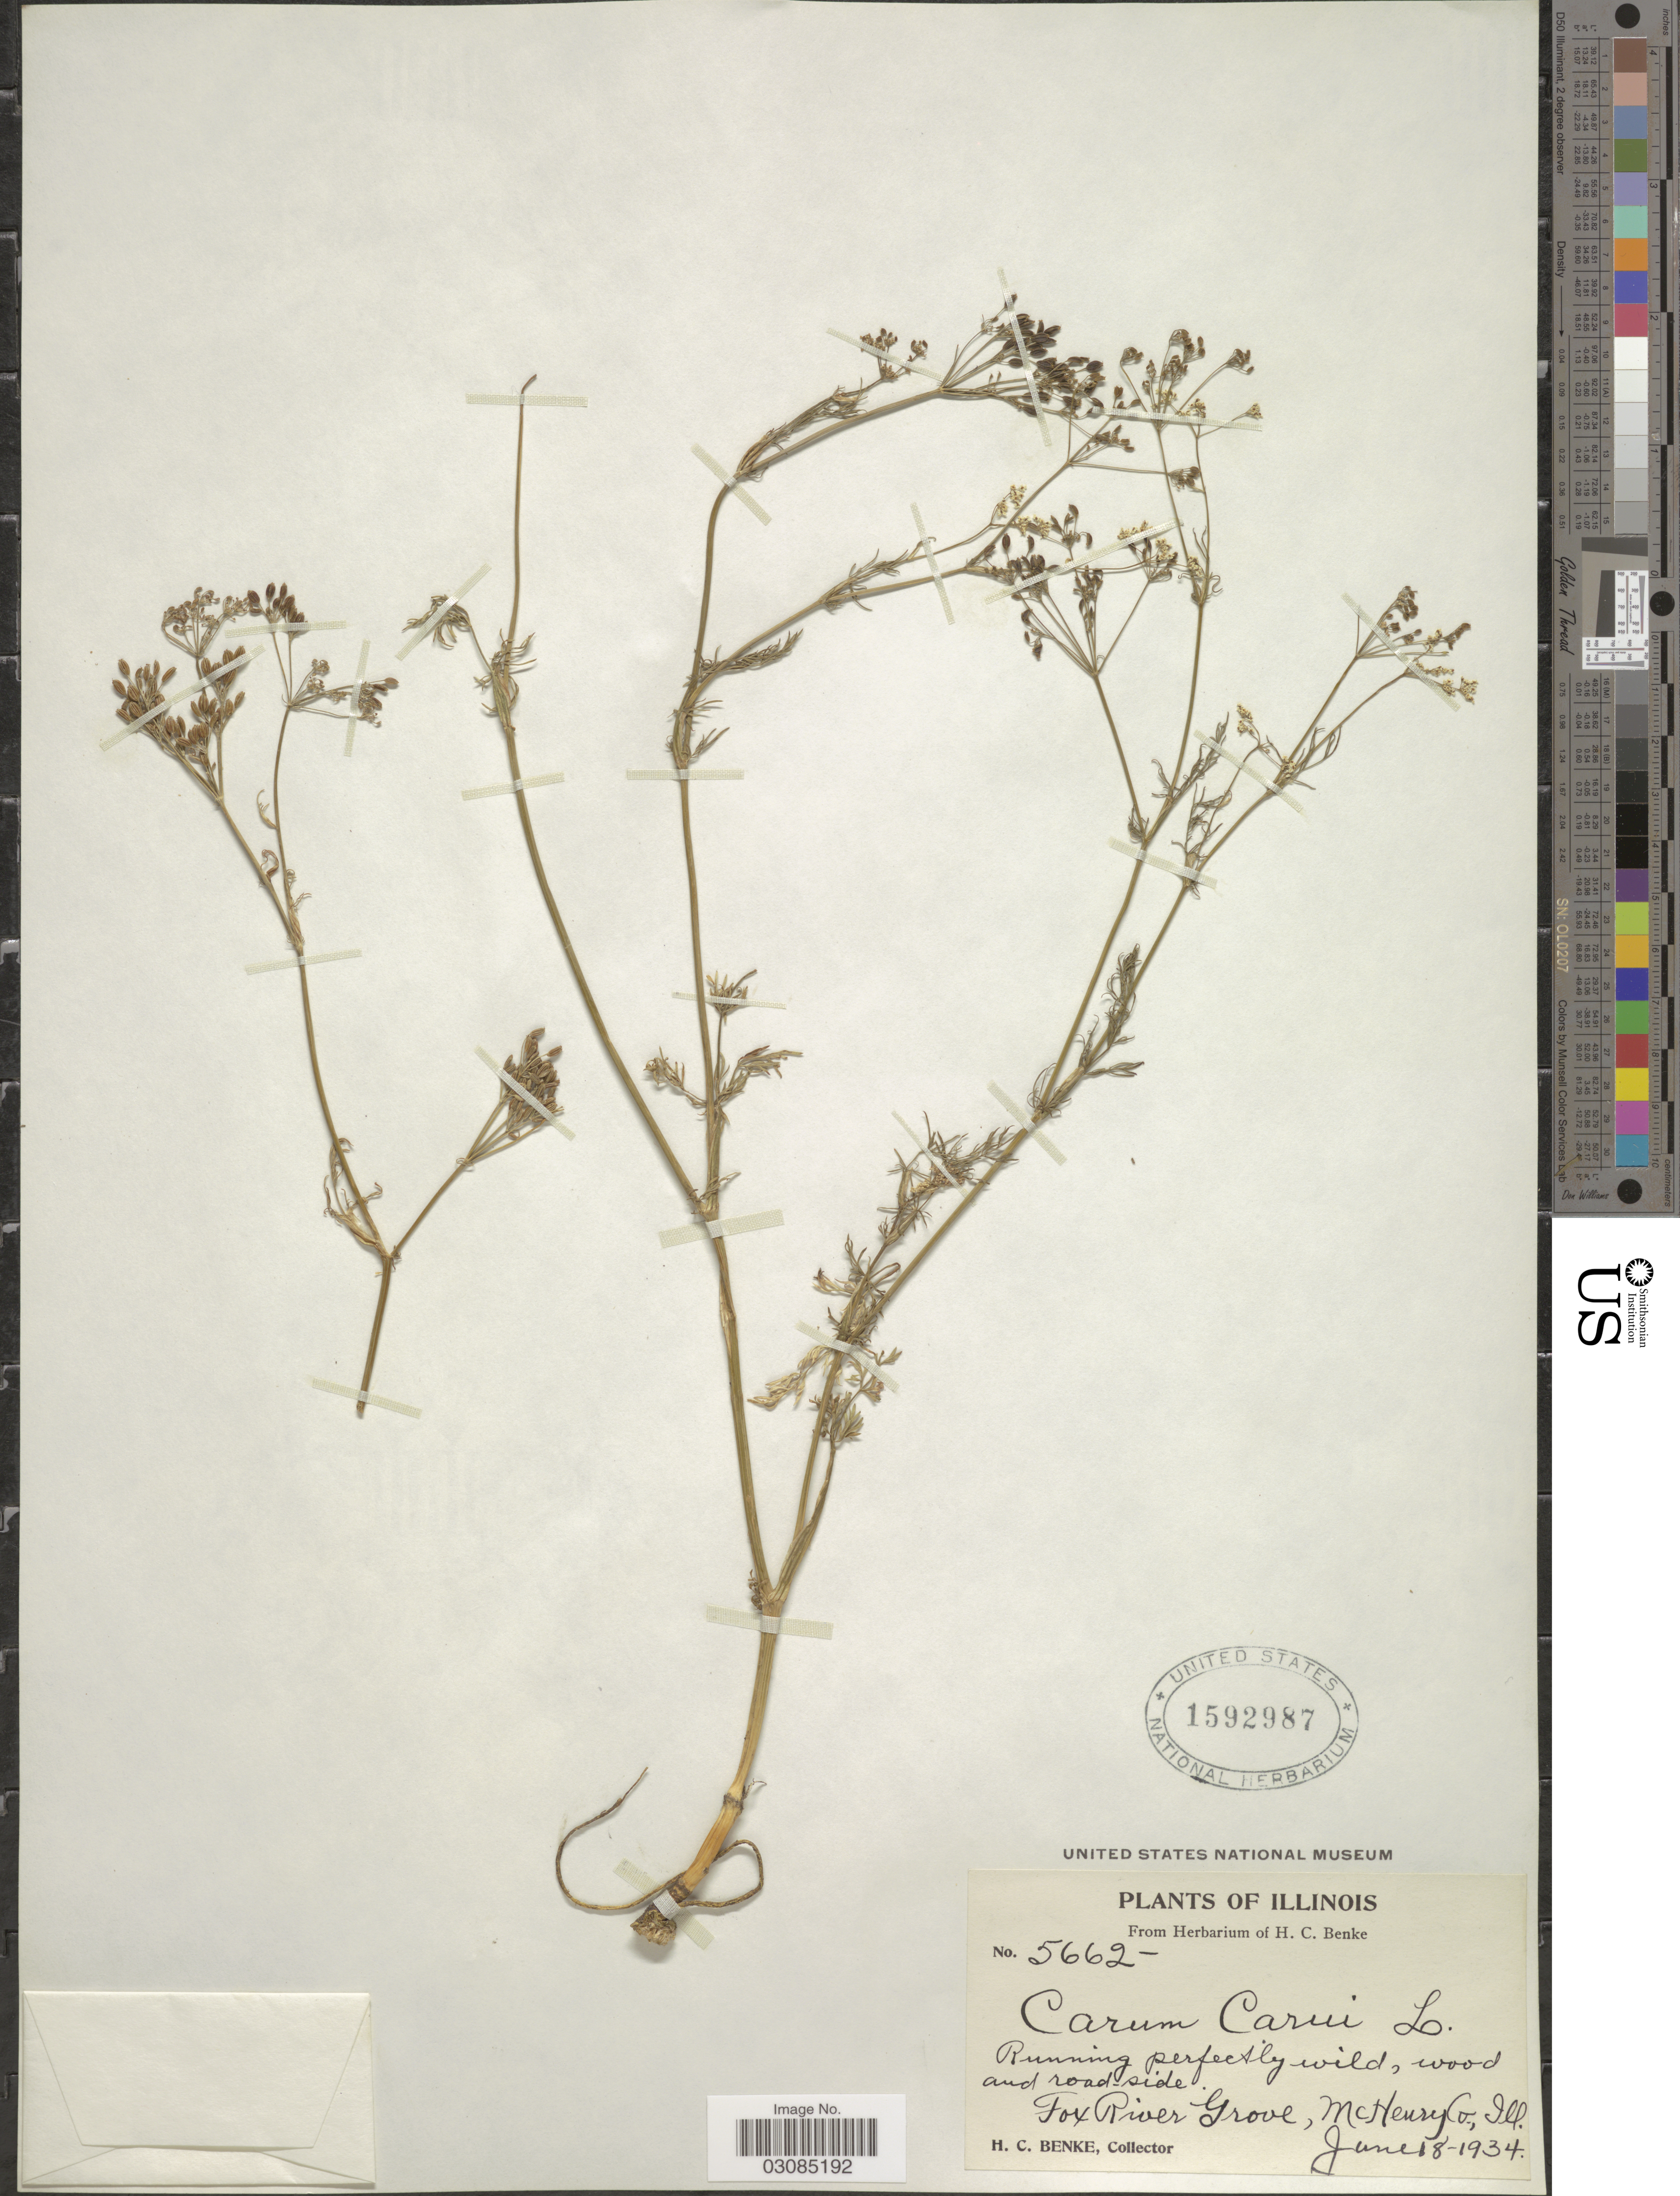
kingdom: Plantae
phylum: Tracheophyta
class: Magnoliopsida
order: Apiales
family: Apiaceae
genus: Carum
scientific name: Carum carvi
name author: L.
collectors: H. Benke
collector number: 5662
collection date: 1934-06-18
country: United States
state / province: Illinois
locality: Fox River Grove, McHenry Co.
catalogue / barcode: US 1592987